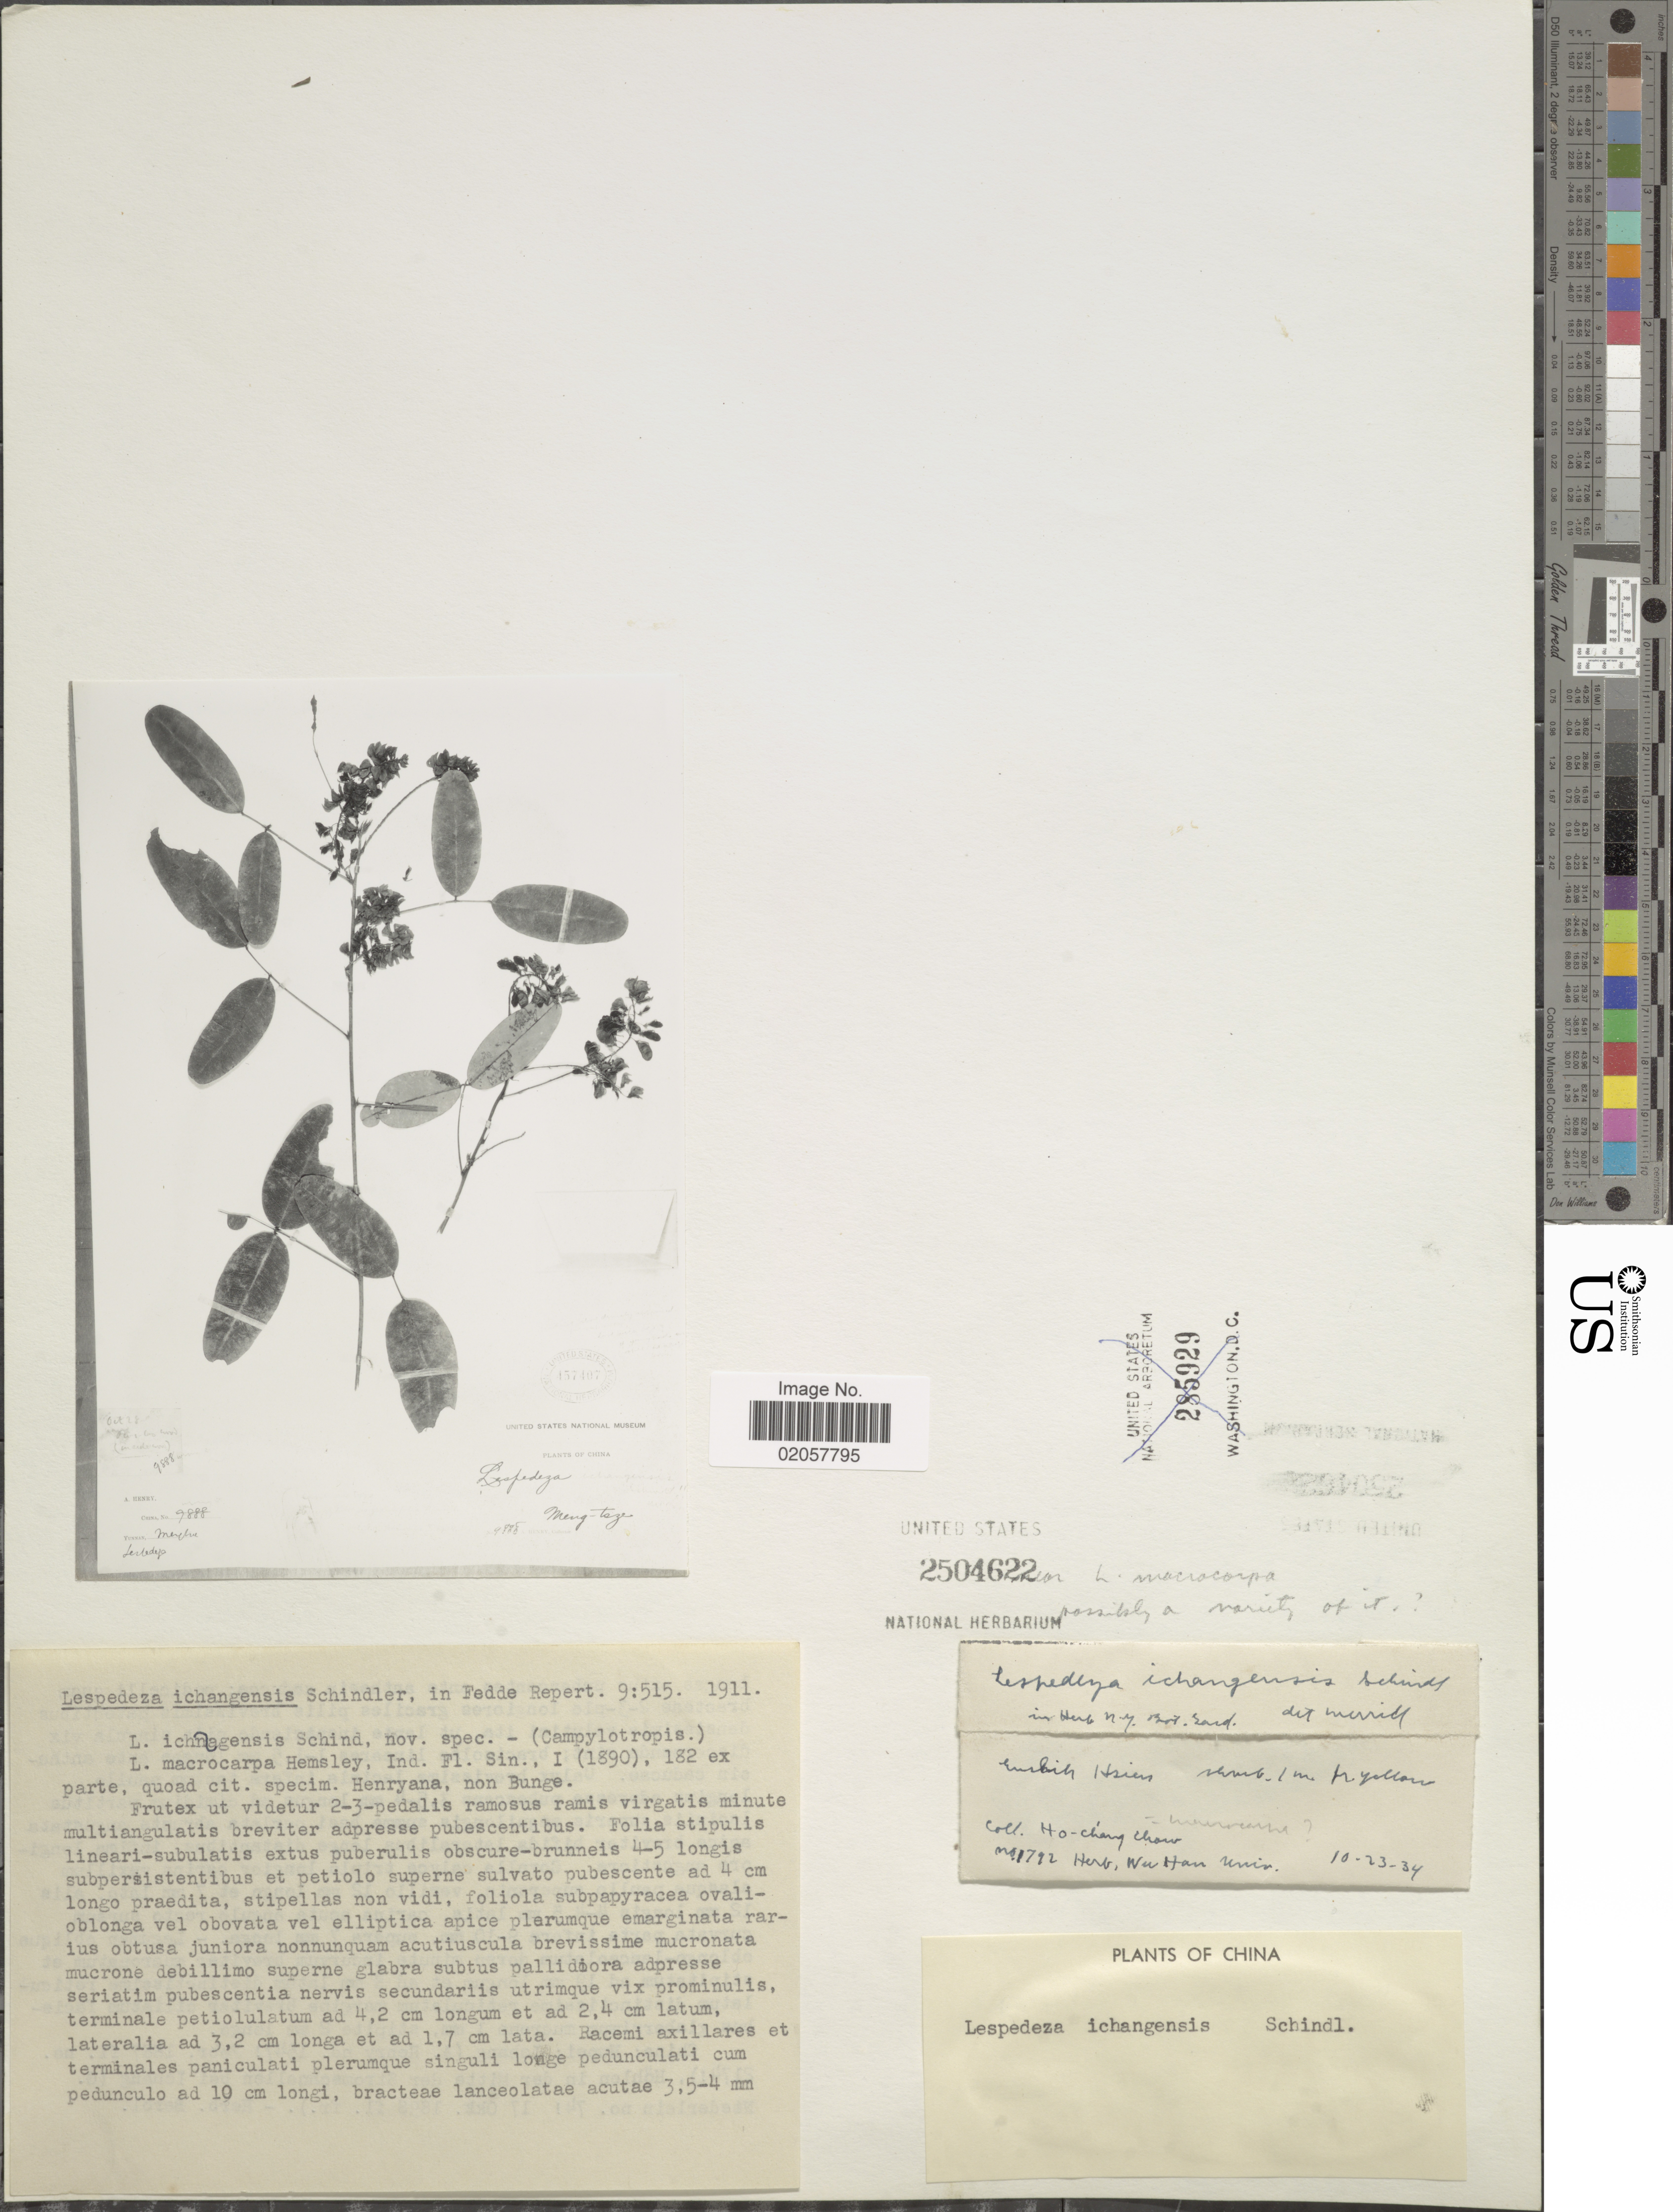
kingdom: Plantae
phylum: Tracheophyta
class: Magnoliopsida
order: Fabales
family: Fabaceae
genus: Lespedeza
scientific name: Lespedeza ichangensis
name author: Schindl.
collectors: H. Chow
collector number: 1792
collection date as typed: Transcribed d/m/y: 23/10/34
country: China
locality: Turbih Hsien [interpreted]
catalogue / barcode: US 250622